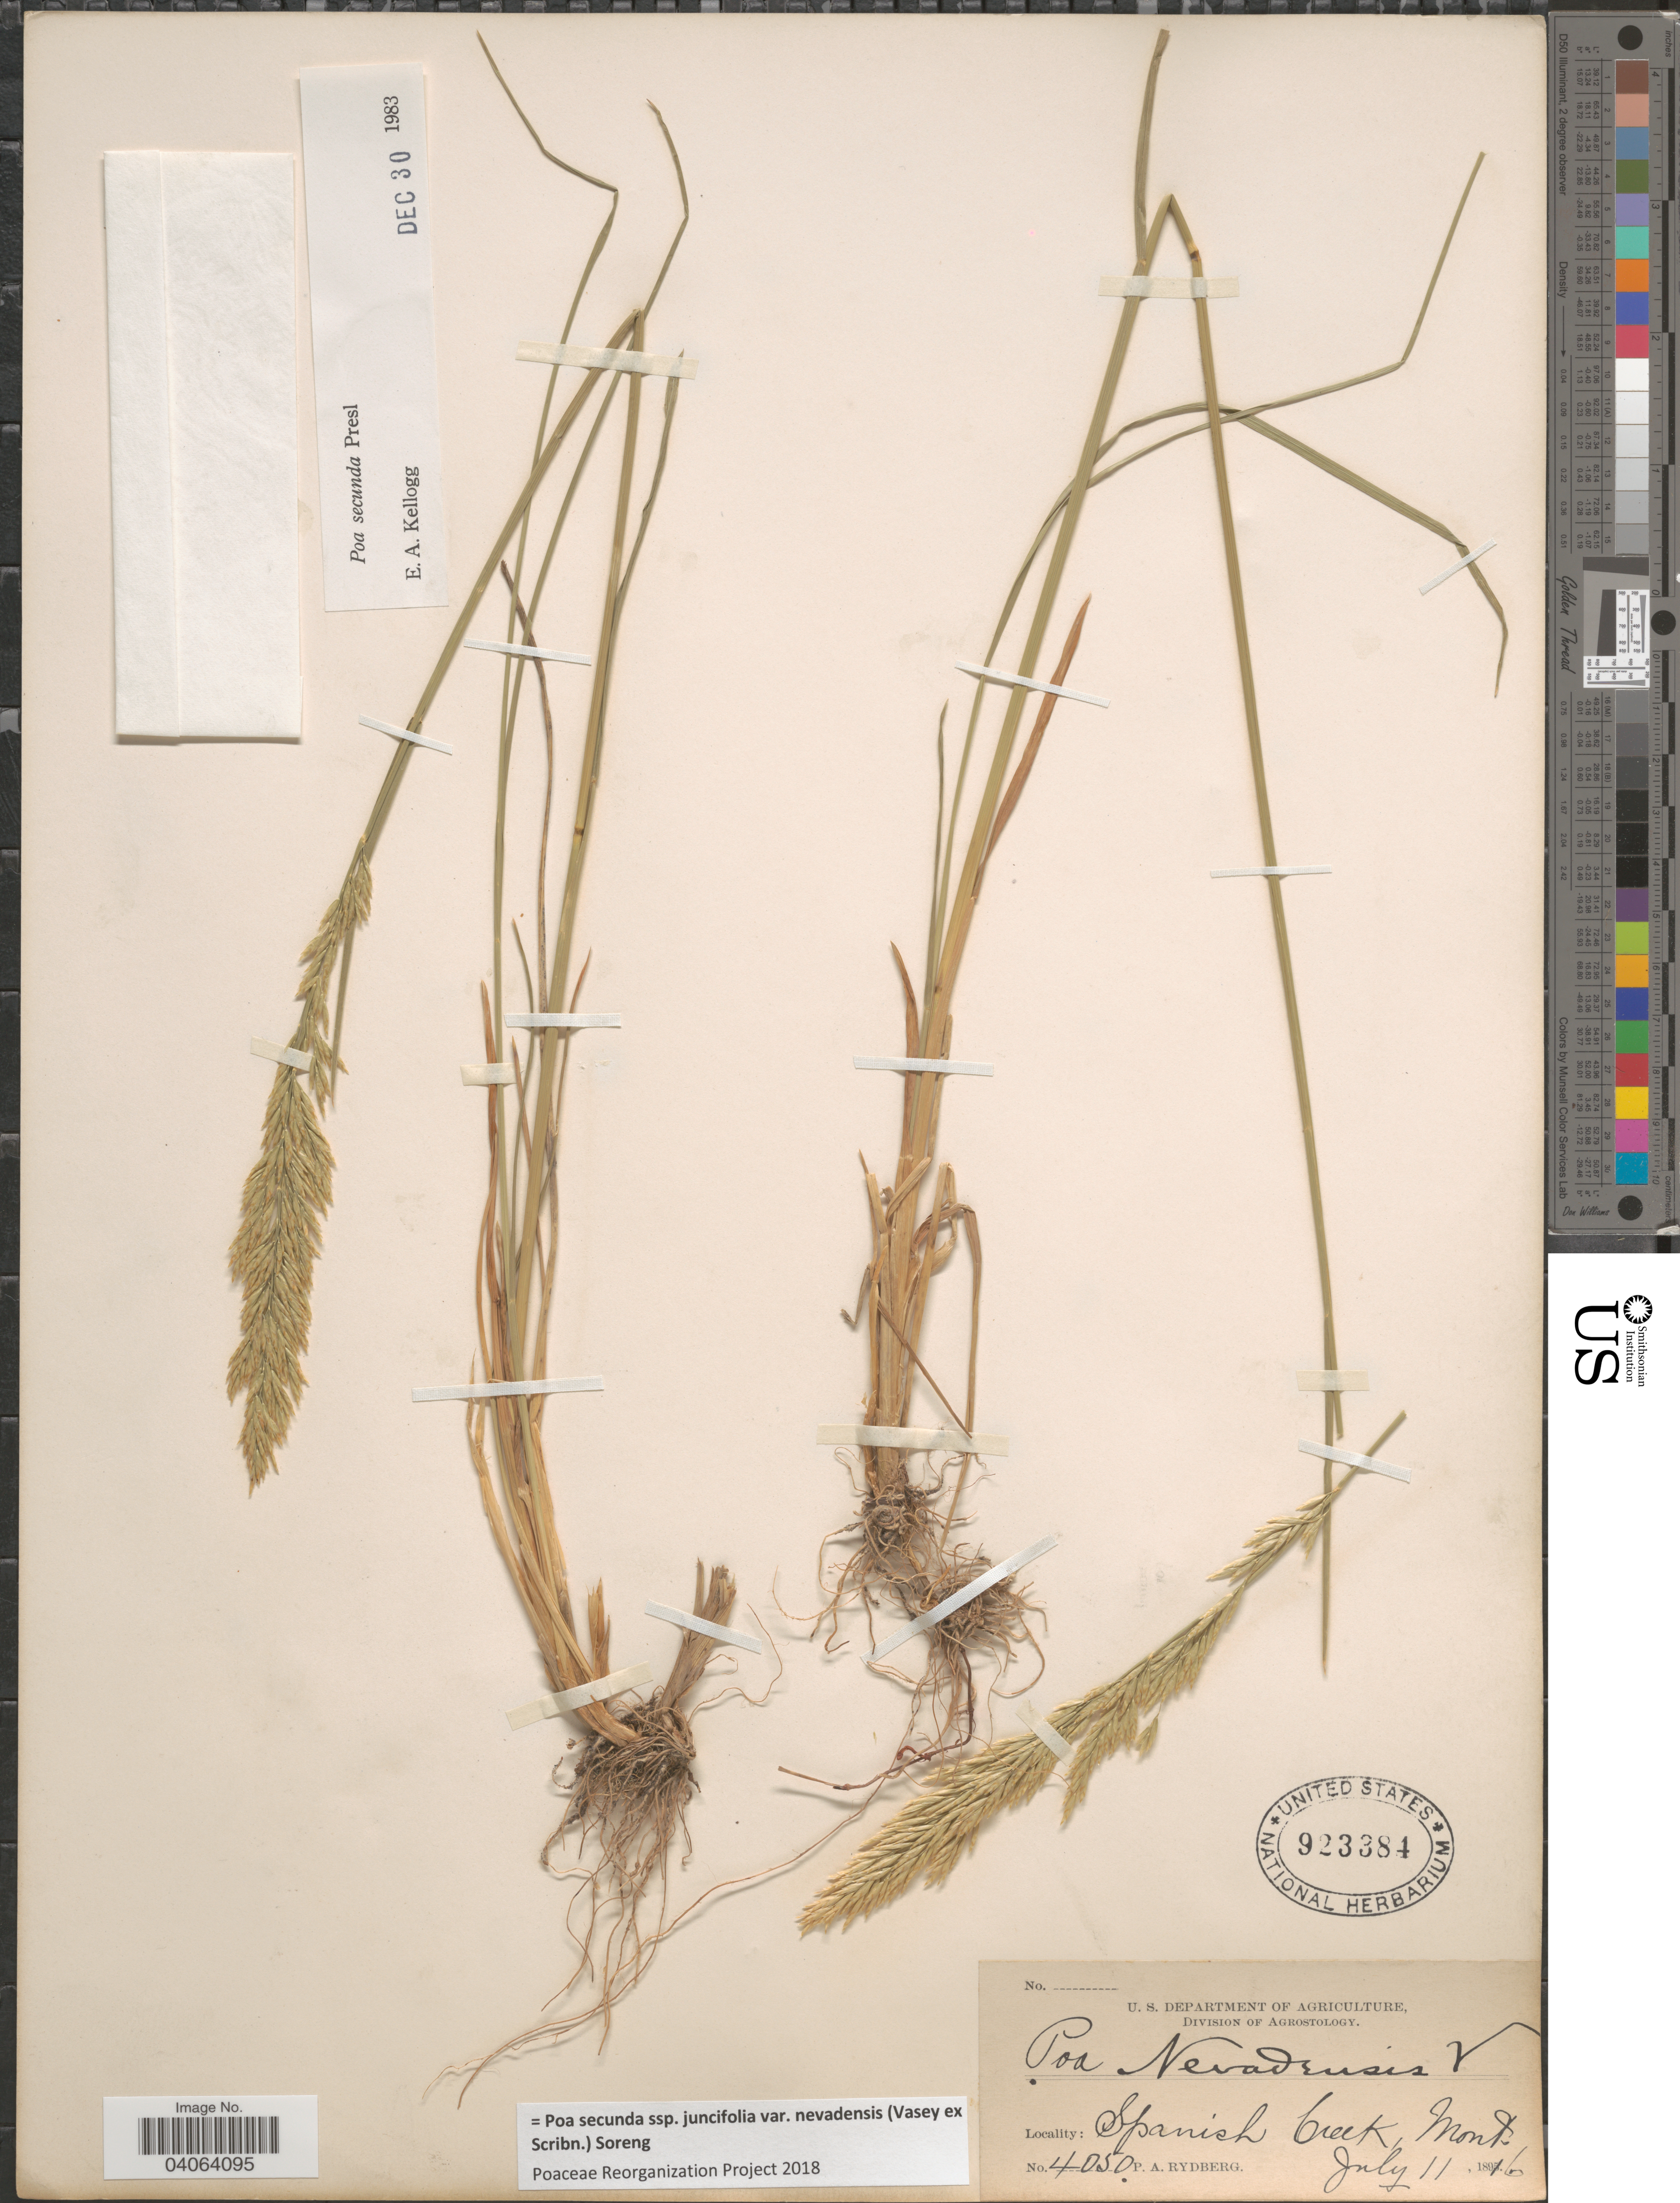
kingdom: Plantae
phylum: Tracheophyta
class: Liliopsida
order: Poales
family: Poaceae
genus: Poa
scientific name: Poa secunda subsp. juncifolia var. nevadensis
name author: (Vasey ex Scribn.) Soreng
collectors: P. A. Rydberg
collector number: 4050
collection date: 1896-07-11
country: United States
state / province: Montana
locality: Spanish Creek.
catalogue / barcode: US 923384